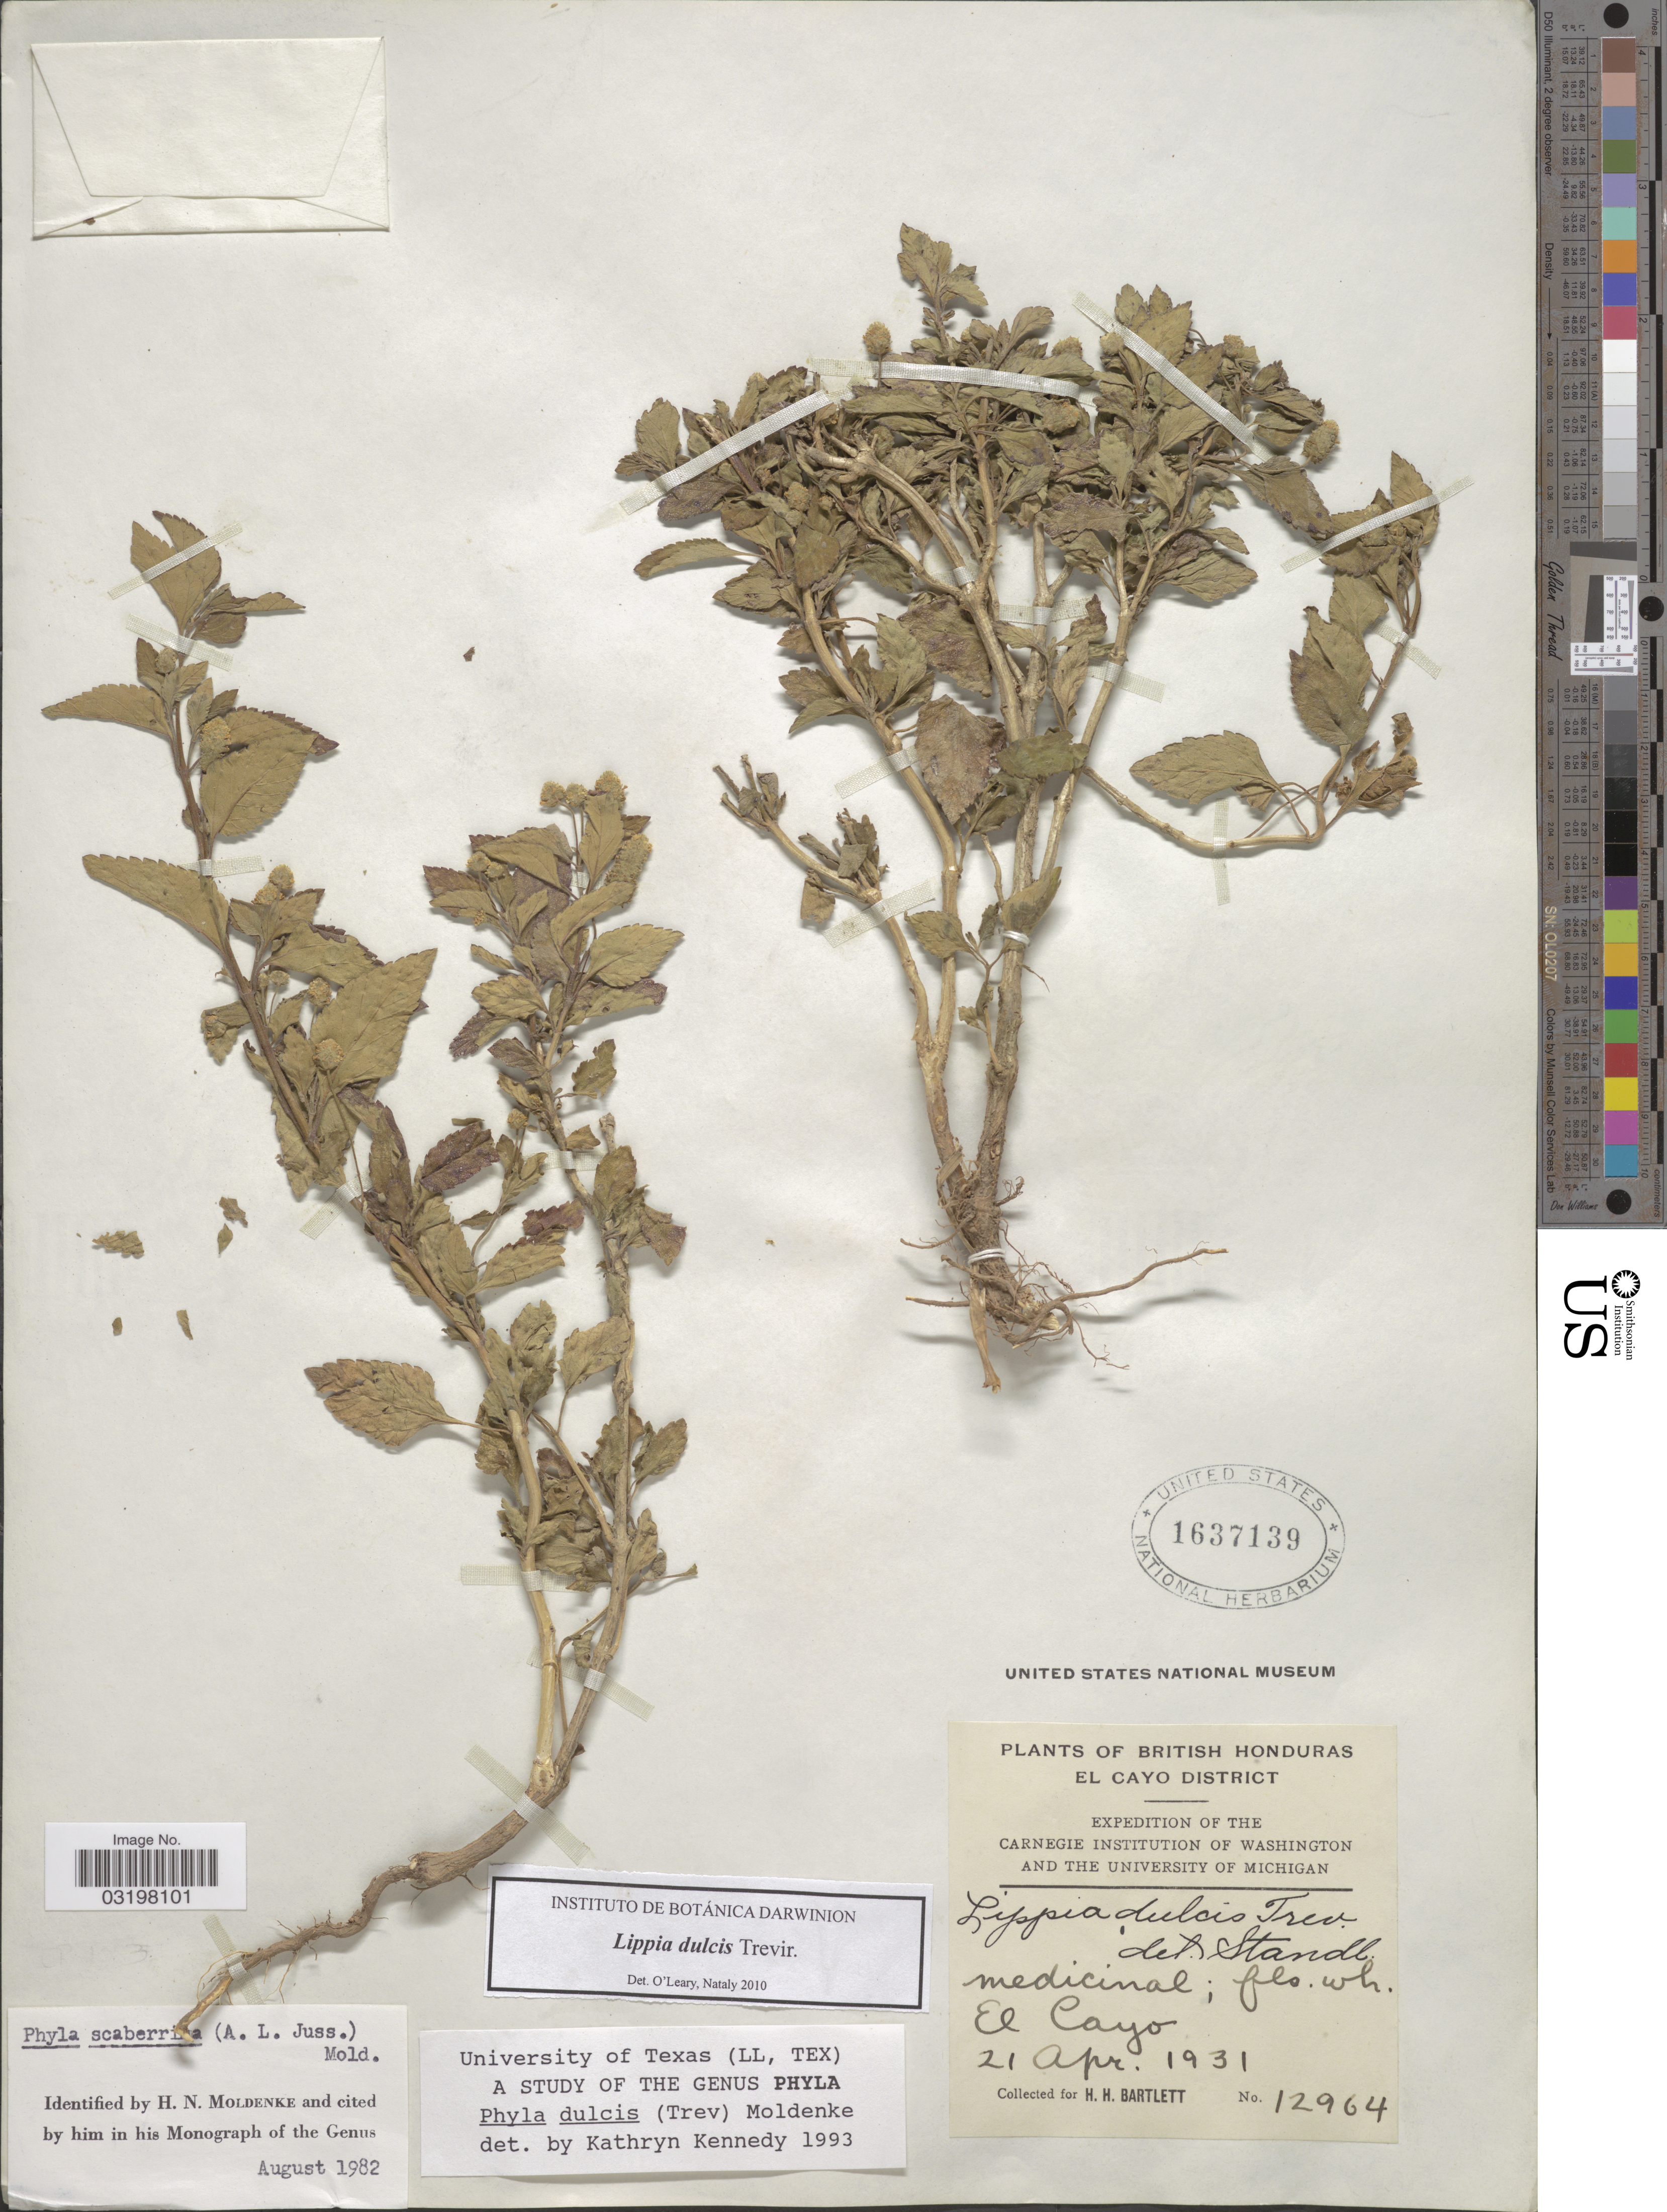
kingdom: Plantae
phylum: Tracheophyta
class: Magnoliopsida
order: Lamiales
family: Verbenaceae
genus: Lippia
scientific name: Lippia dulcis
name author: Trevis.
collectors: H. H. Bartlett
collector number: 12964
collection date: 1931-04-21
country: Belize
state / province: Cayo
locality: British Honduras. El Cayo District. El Cayo.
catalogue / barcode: US 1637139